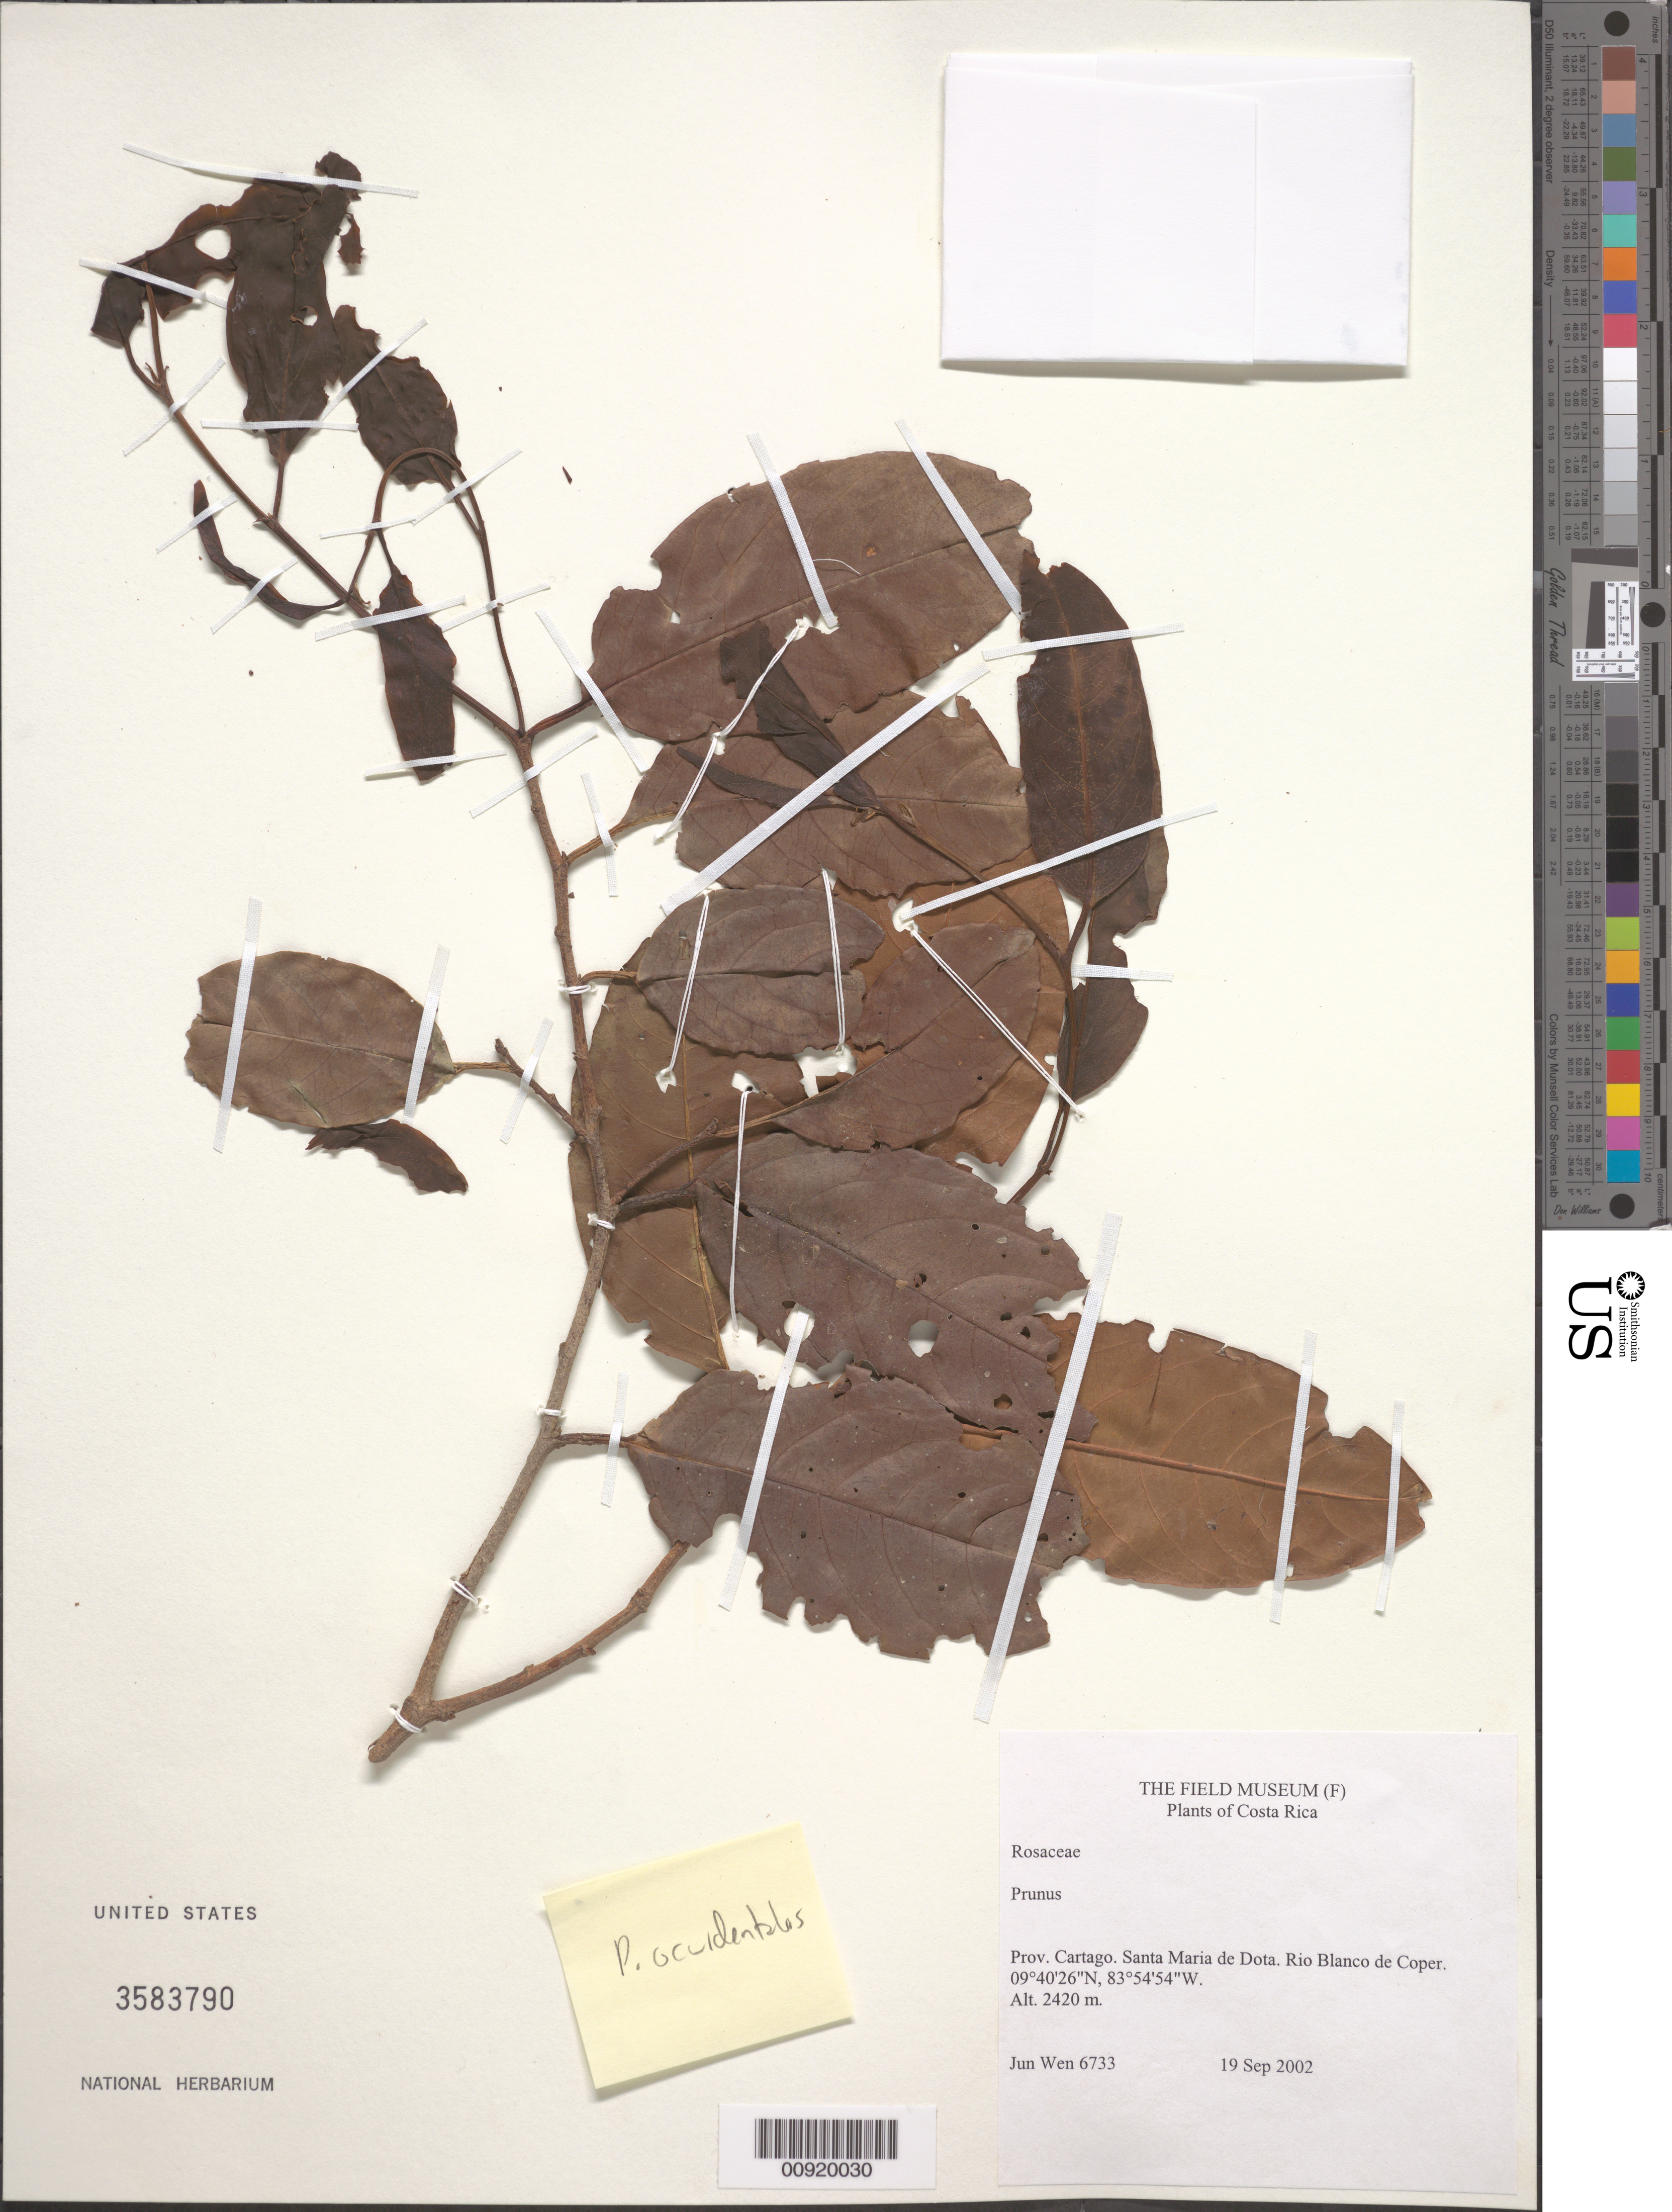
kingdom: Plantae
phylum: Tracheophyta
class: Magnoliopsida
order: Rosales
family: Rosaceae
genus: Prunus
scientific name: Prunus occidentalis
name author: Sw.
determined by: Pérez-Zabala, Jorge A.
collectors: J. Wen & R. Aguilar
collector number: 6733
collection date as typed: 19 Sep 2002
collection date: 2002-09-19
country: Costa Rica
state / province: Cartago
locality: Santa Maria de Dota. Rio Blanco de Coper.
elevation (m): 2420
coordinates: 9 40 26 N, 83 54 54 W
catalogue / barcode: US 3583790